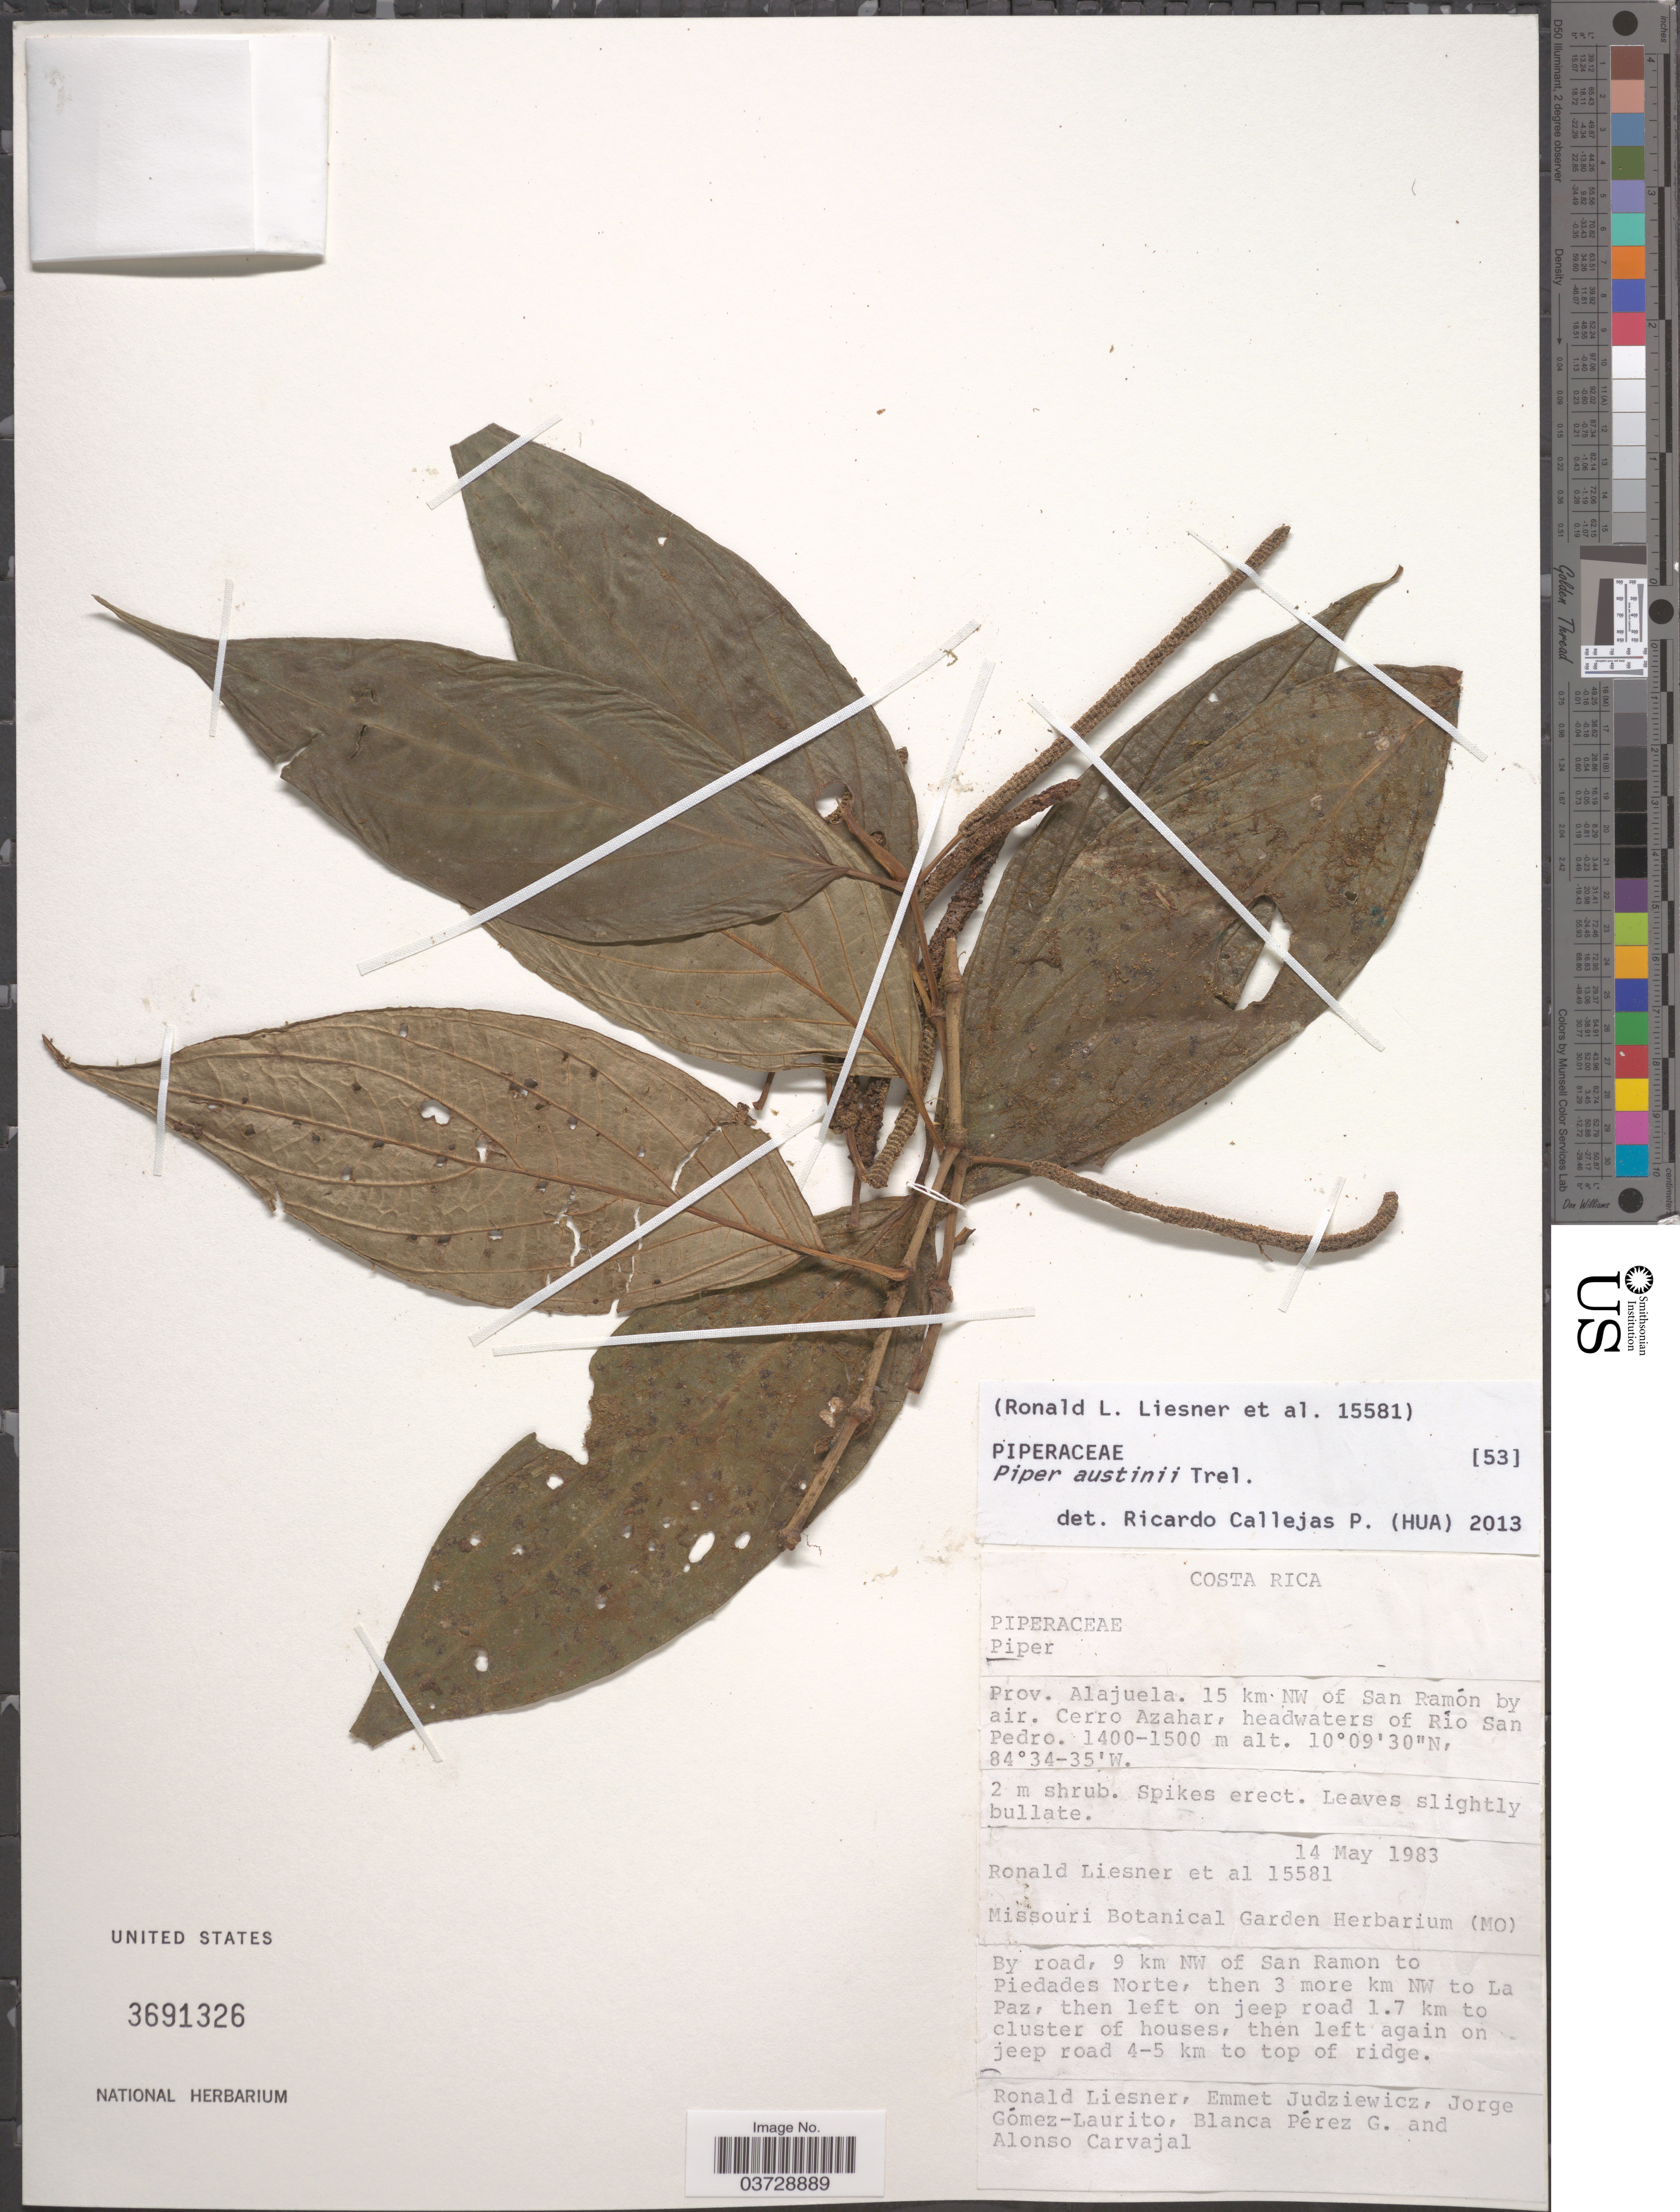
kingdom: Plantae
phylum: Tracheophyta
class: Magnoliopsida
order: Piperales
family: Piperaceae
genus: Piper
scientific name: Piper austini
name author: Trel.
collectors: R. L. Liesner, E. J. Judziewicz, J. A. Gómez-Laurito, B. Perez G. & A. Carvajal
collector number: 15581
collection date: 1983-05-14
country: Costa Rica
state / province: Alajuela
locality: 15 km NW of San Ramón by air. Cerro Azahar, headwaters of Rio San Pedro. By road, 9 km NW of San Ramon to Piedades Norte, then 3 more km NW to La Paz, then left on jeep road 1.7 km to cluster of houses, then left again on jeep road 4-5 km to top of ridge.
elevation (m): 1400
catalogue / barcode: US 3691326